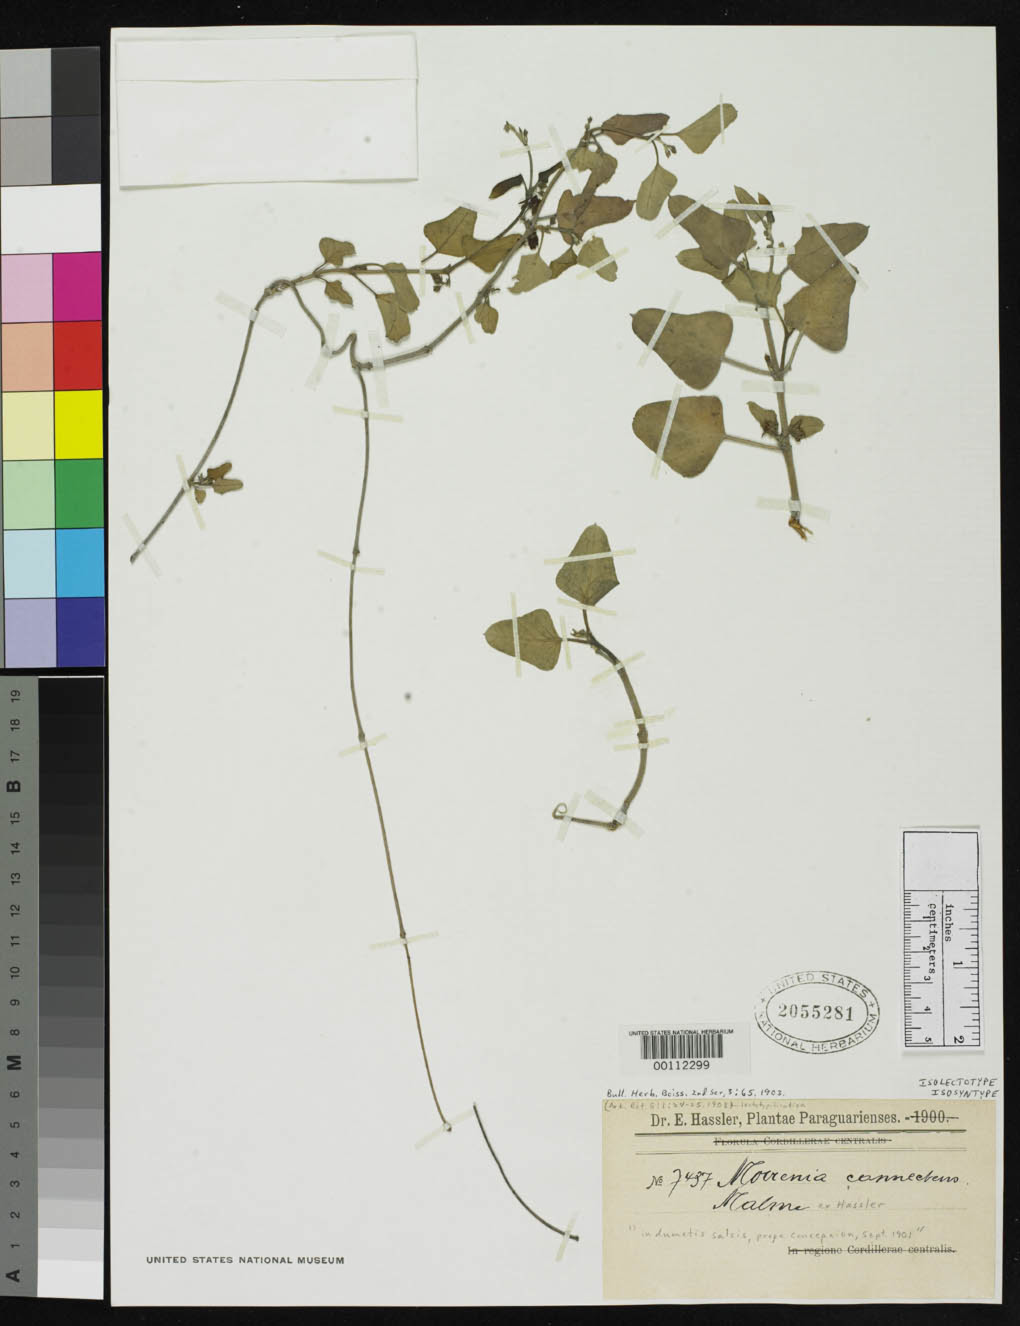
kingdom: Plantae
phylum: Tracheophyta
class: Magnoliopsida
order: Gentianales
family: Apocynaceae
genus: Morrenia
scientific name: Morrenia connectens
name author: Malme in Hassl.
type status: Type Collection; Isolectotype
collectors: E. Hassler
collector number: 7437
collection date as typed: Sep 1901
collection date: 1901-09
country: Paraguay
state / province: Concepción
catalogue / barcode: US 2055281